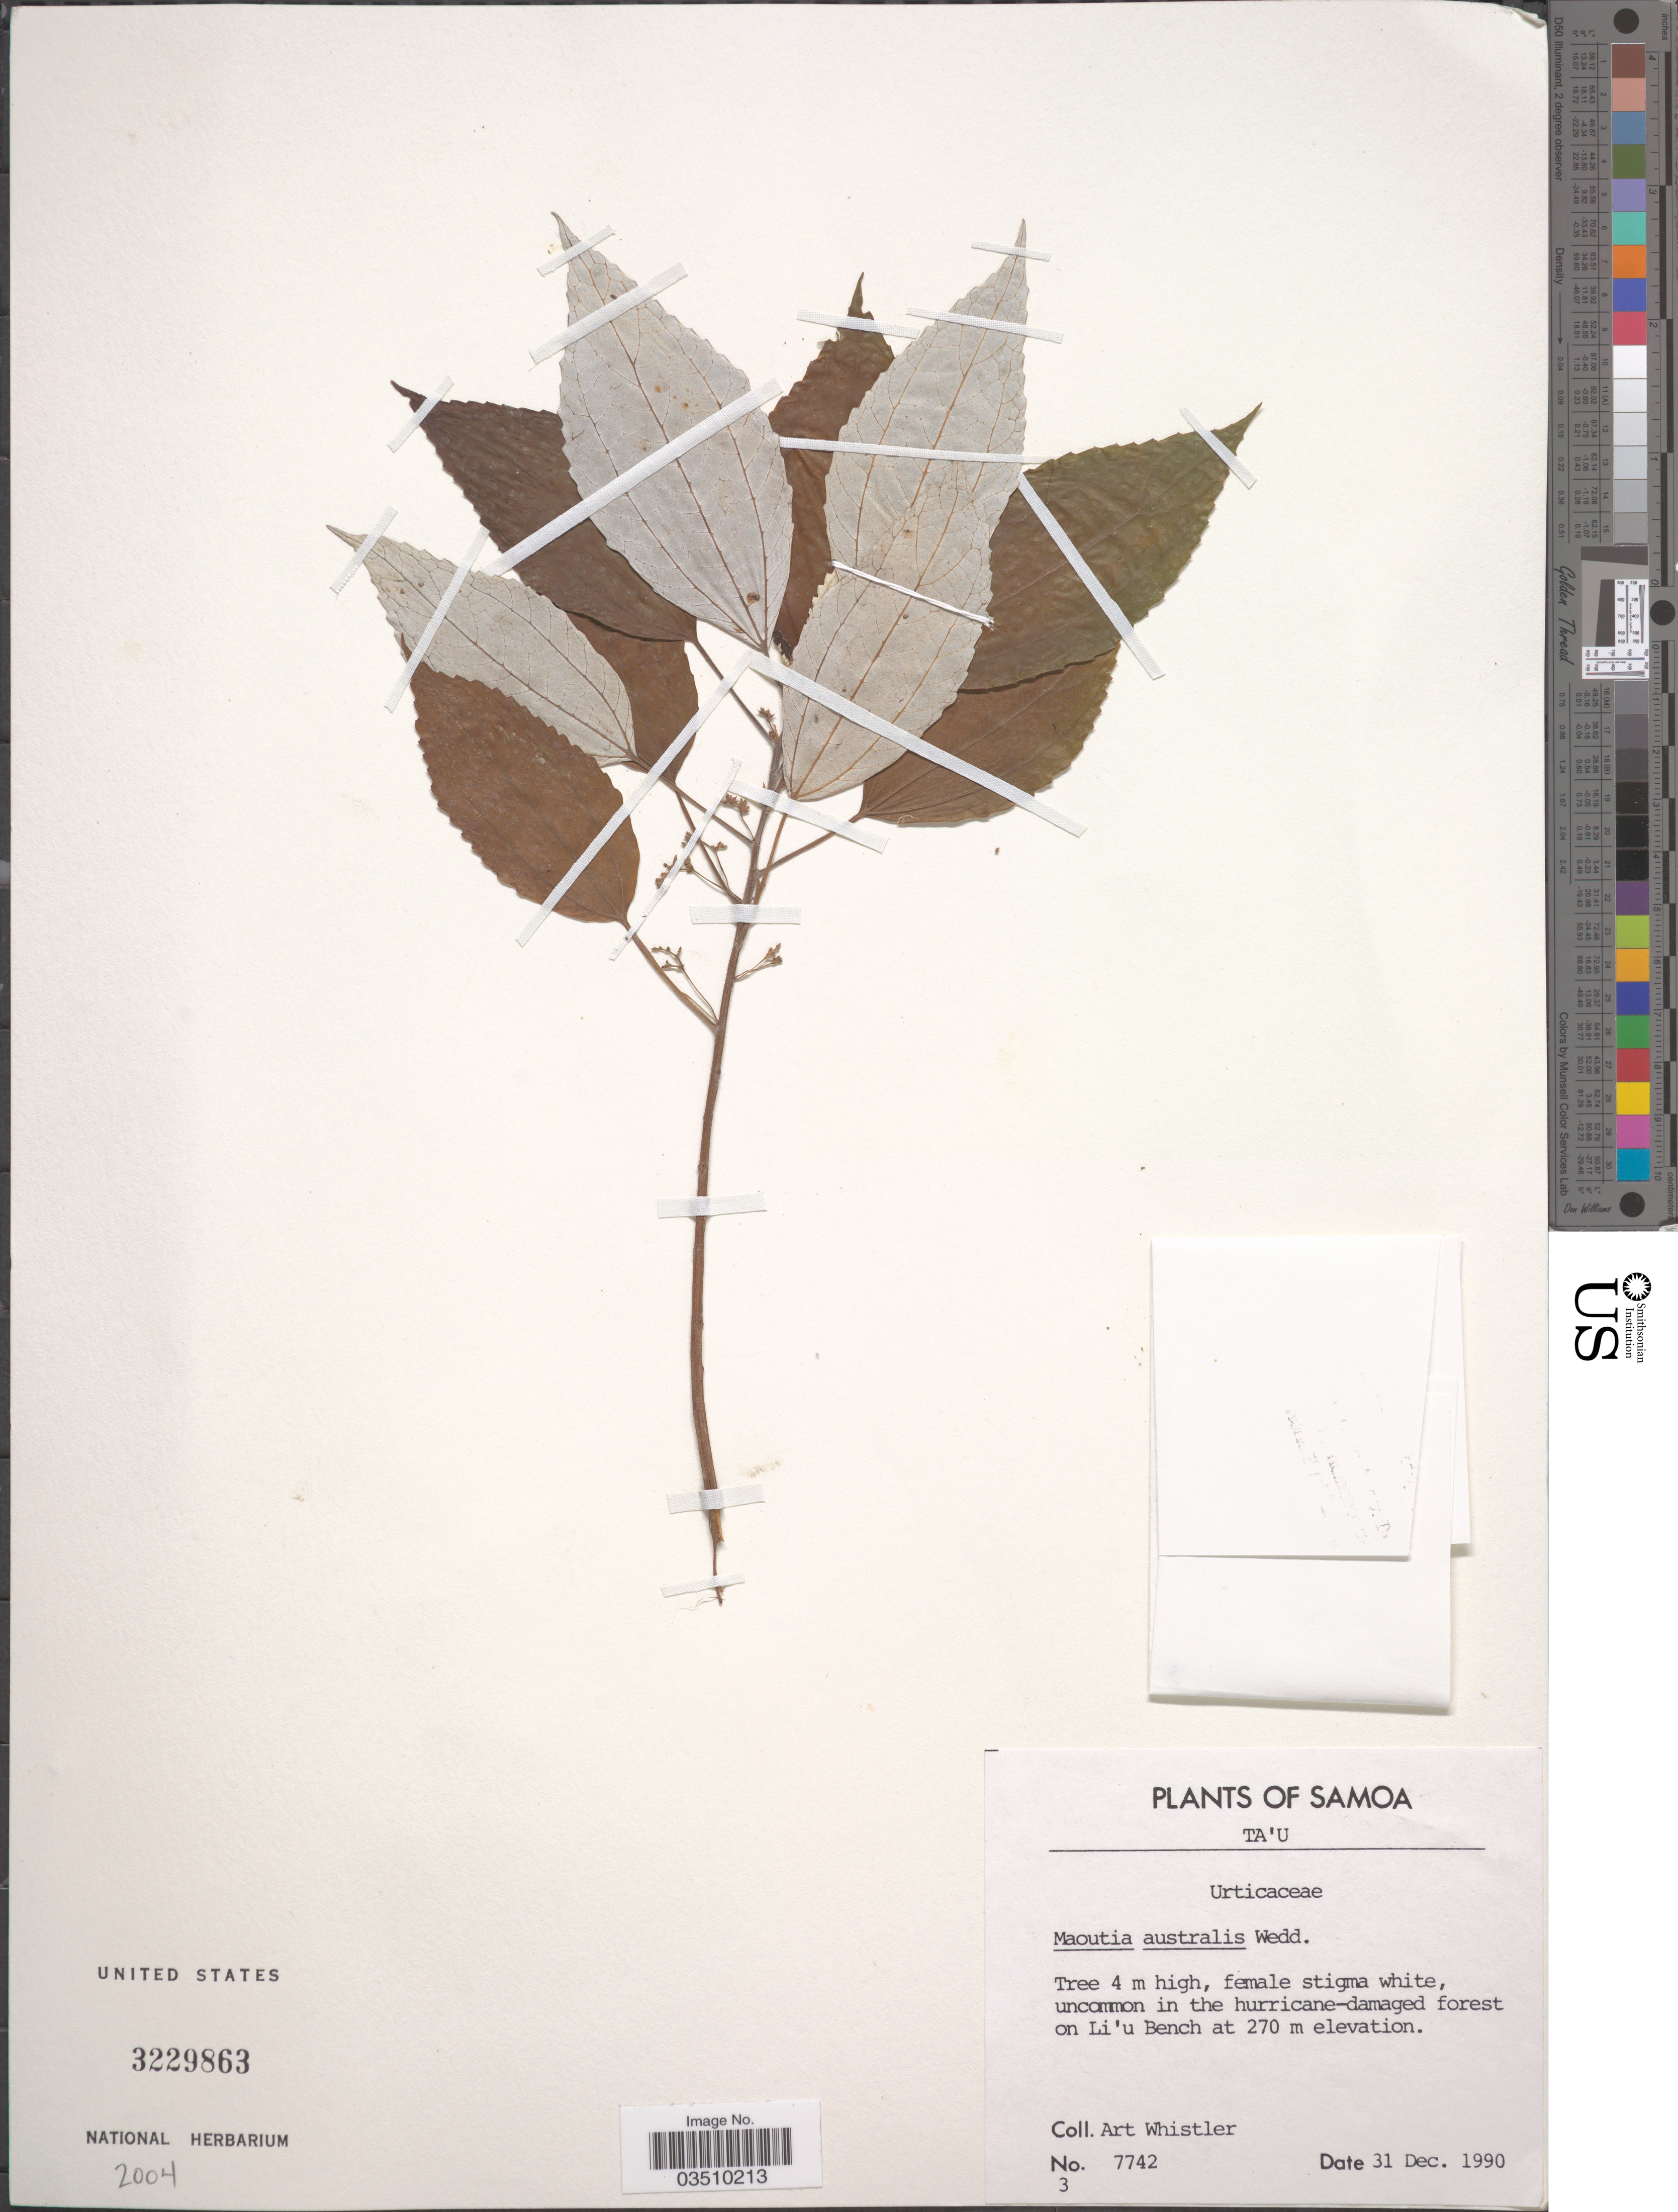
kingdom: Plantae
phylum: Tracheophyta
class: Magnoliopsida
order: Rosales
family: Urticaceae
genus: Maoutia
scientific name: Maoutia australis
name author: Wedd.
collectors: A. Whistler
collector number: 7742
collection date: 1990-12-31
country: American Samoa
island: Tau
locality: Samoa. Ta'u. On Li'u Bench.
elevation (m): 270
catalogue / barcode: US 3229863